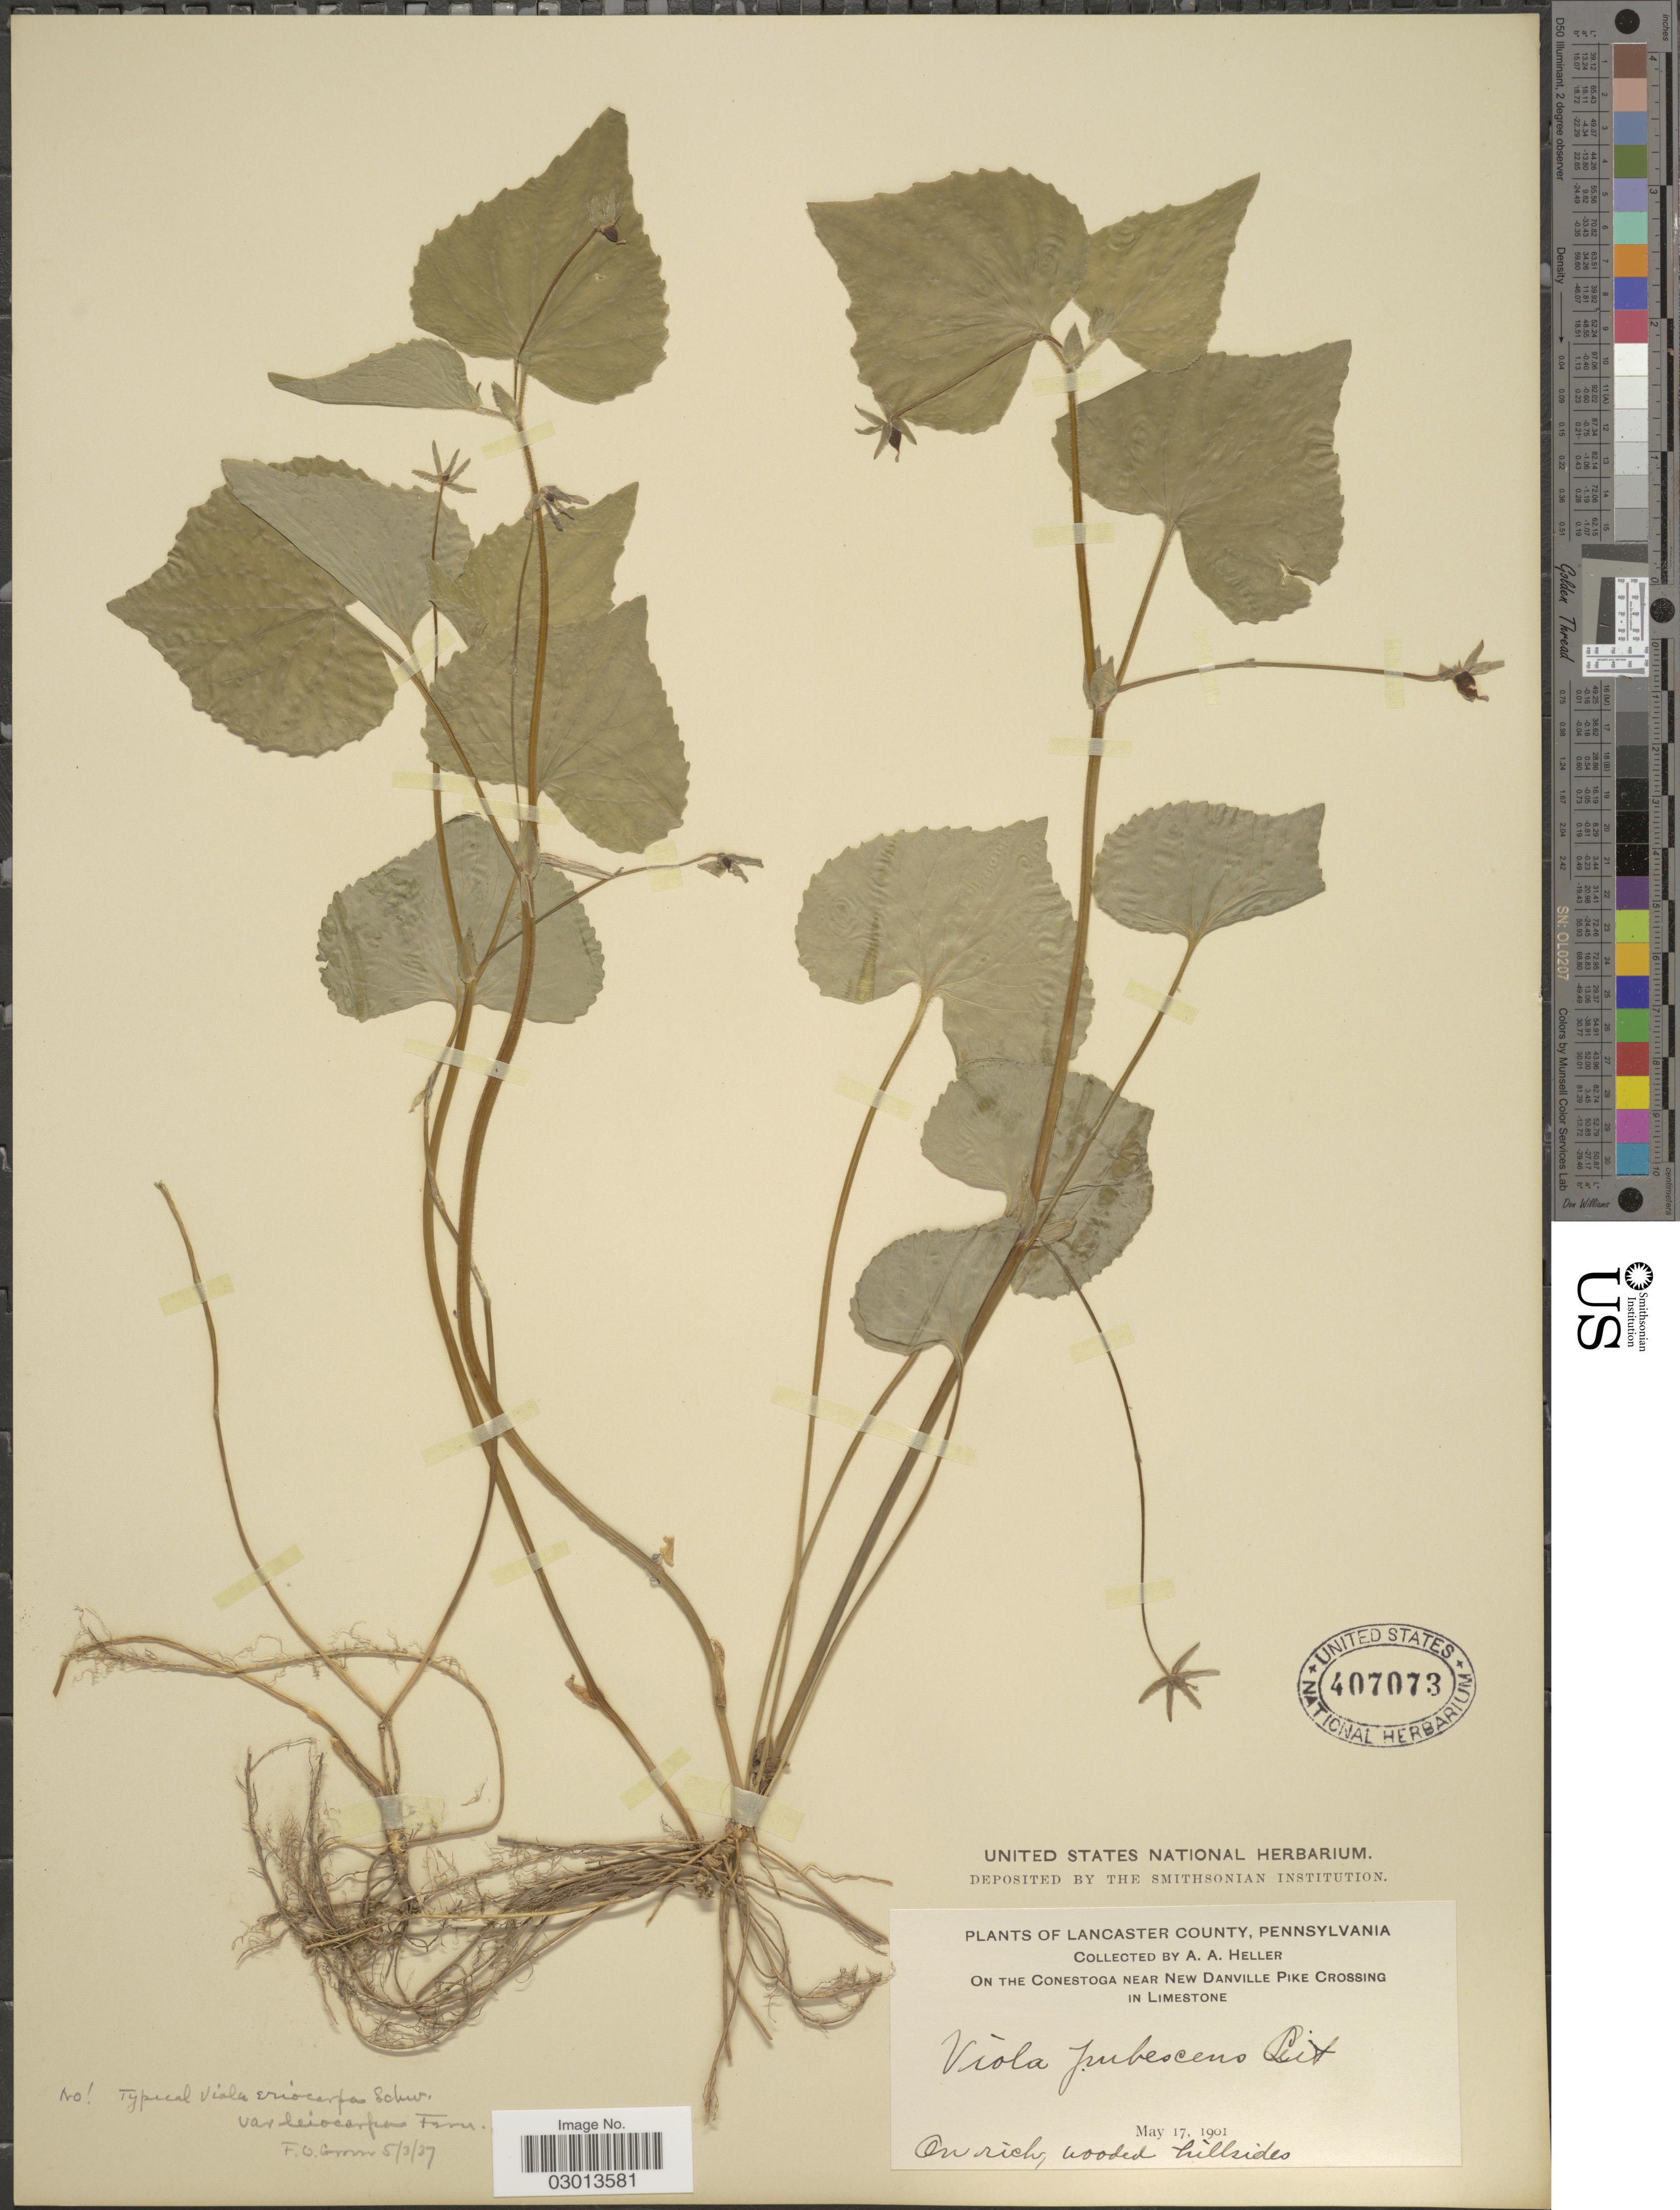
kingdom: Plantae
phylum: Tracheophyta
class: Magnoliopsida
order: Malpighiales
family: Violaceae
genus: Viola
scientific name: Viola pensylvanica var. leiocarpa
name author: (Fernald & Wiegand) Fernald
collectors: A. A. Heller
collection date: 1901-05-17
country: United States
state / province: Pennsylvania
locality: Lancaster County. On the Conestoga near New Danville Pike Crossing in limestone.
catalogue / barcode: US 407073